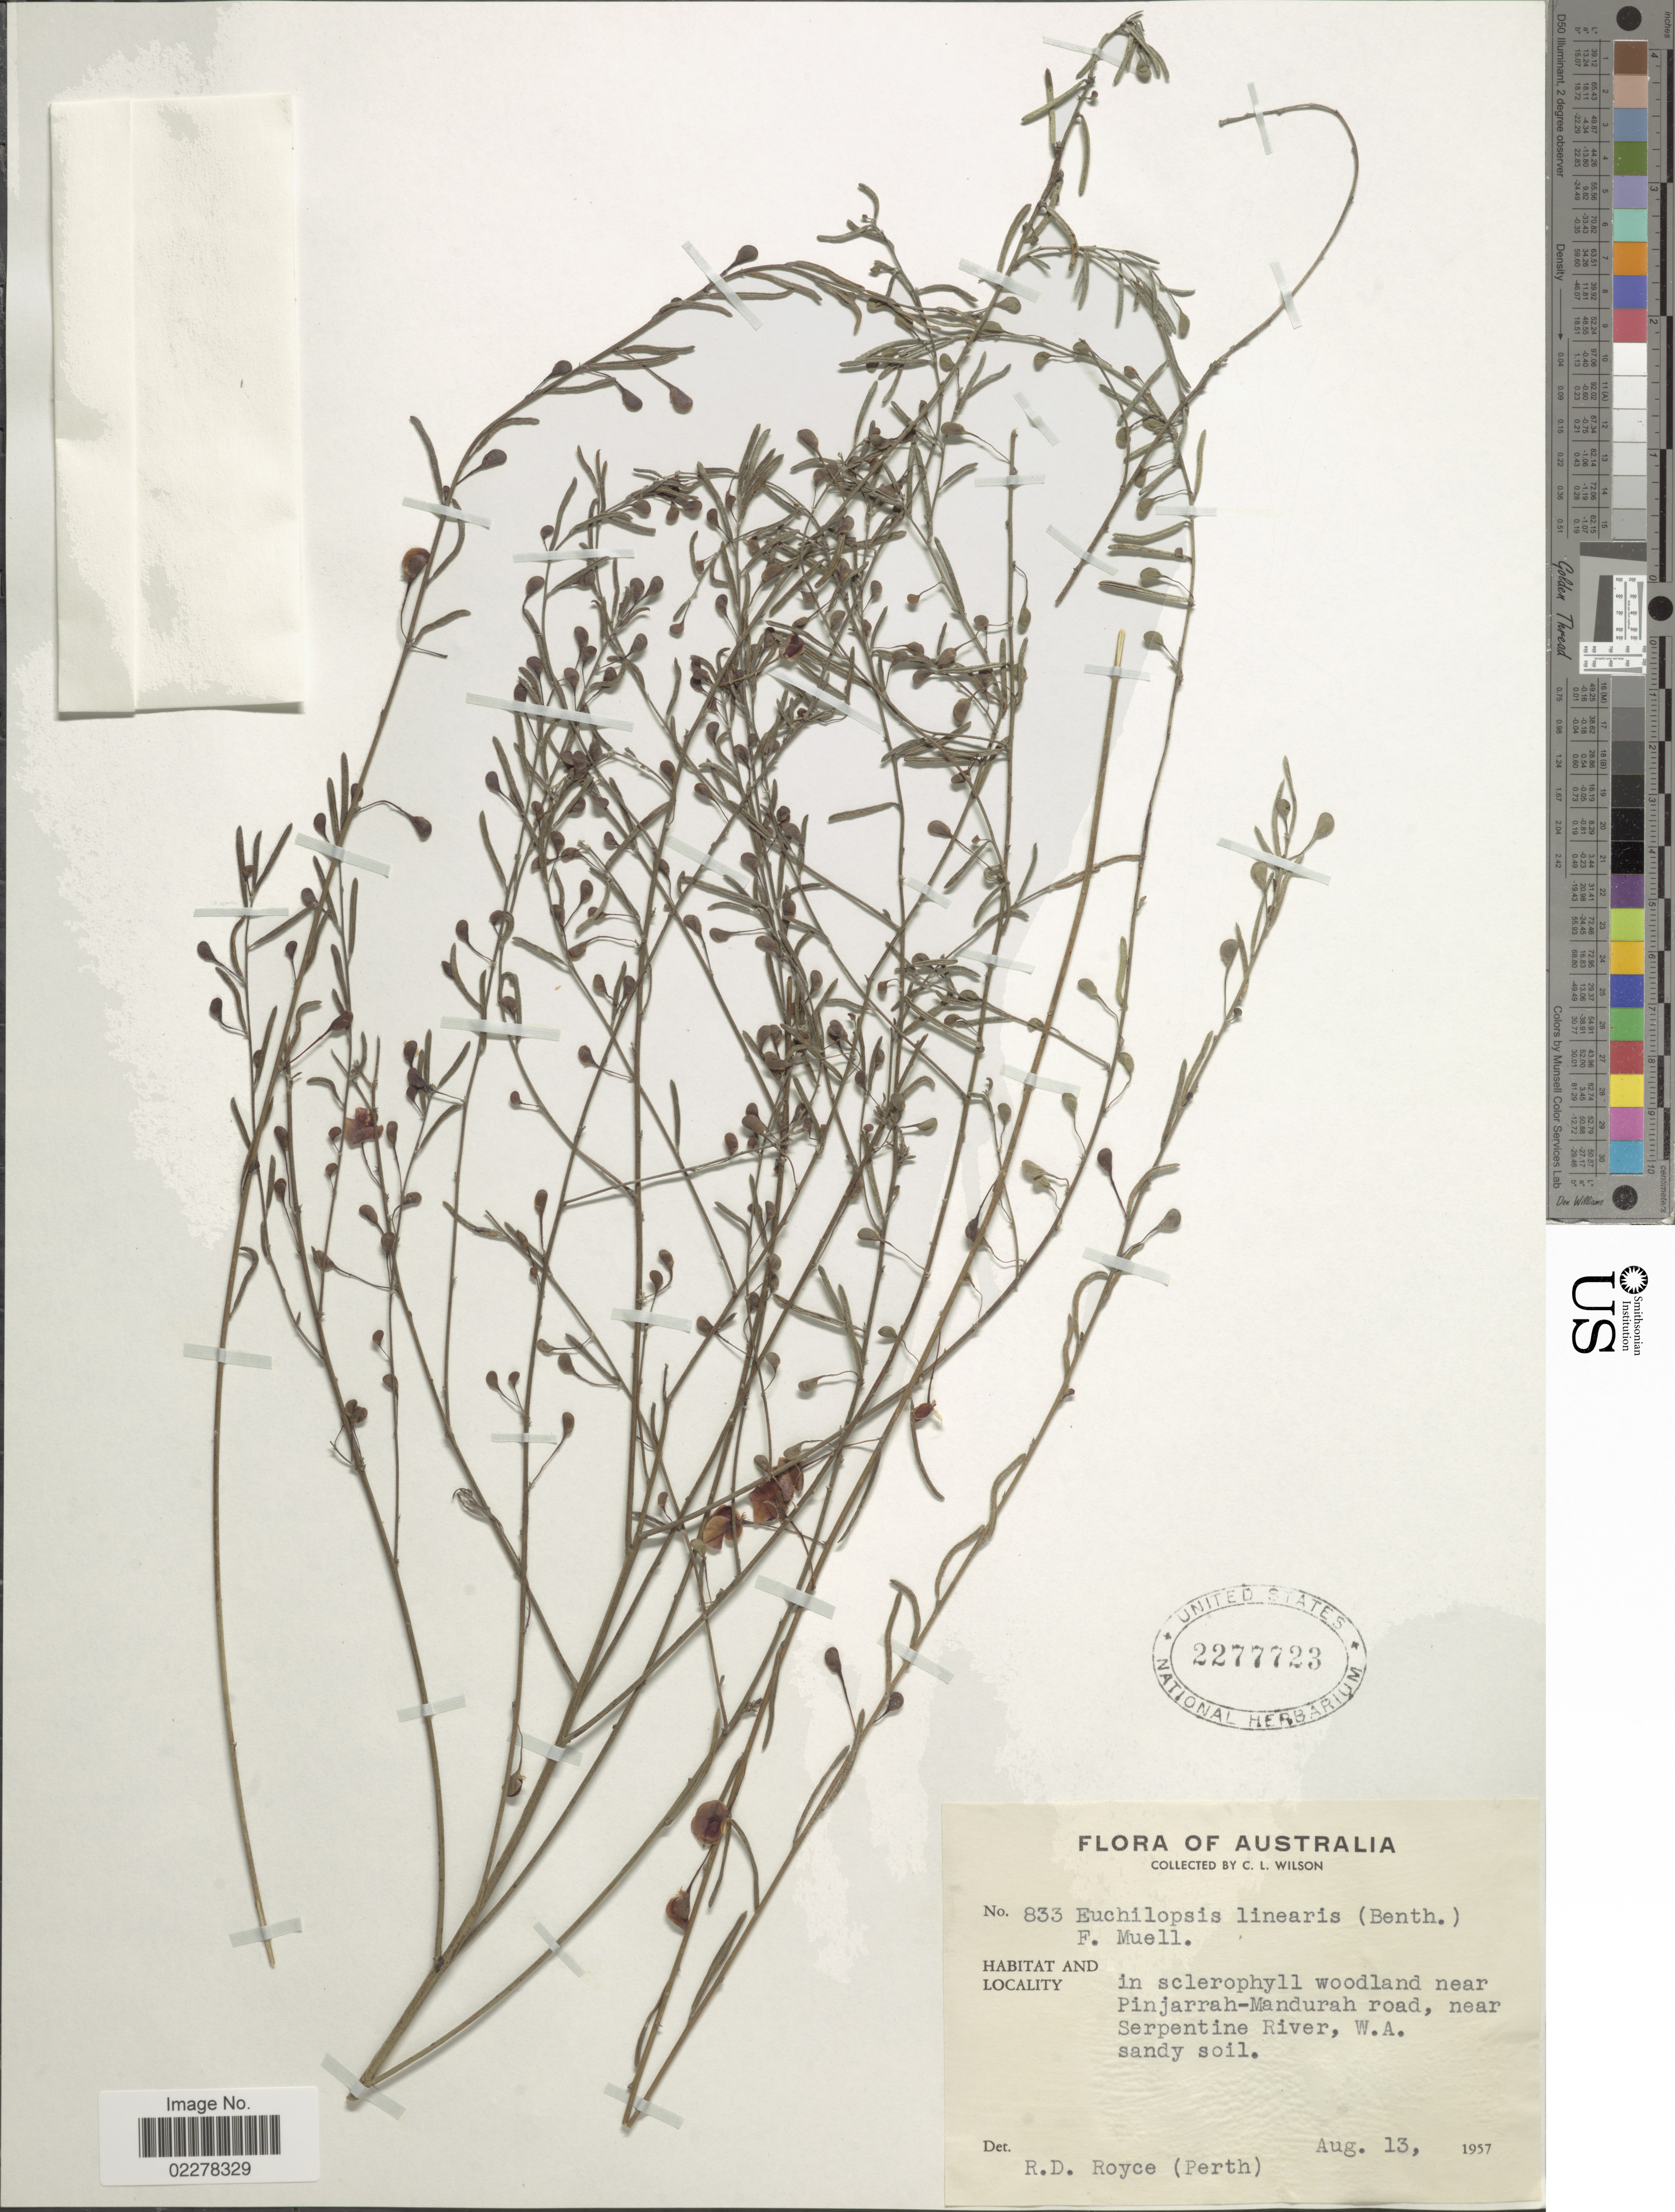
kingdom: Plantae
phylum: Tracheophyta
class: Magnoliopsida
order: Fabales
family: Fabaceae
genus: Euchilopsis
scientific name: Euchilopsis linearis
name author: (Benth.) F. Muell.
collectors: C. L. Wilson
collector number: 833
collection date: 1957-08-13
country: Australia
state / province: Western Australia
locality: In sclerophyll woodland near Pinjarrah-Mandurah road, near Serpentine River, W.A.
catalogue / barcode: US 2277723